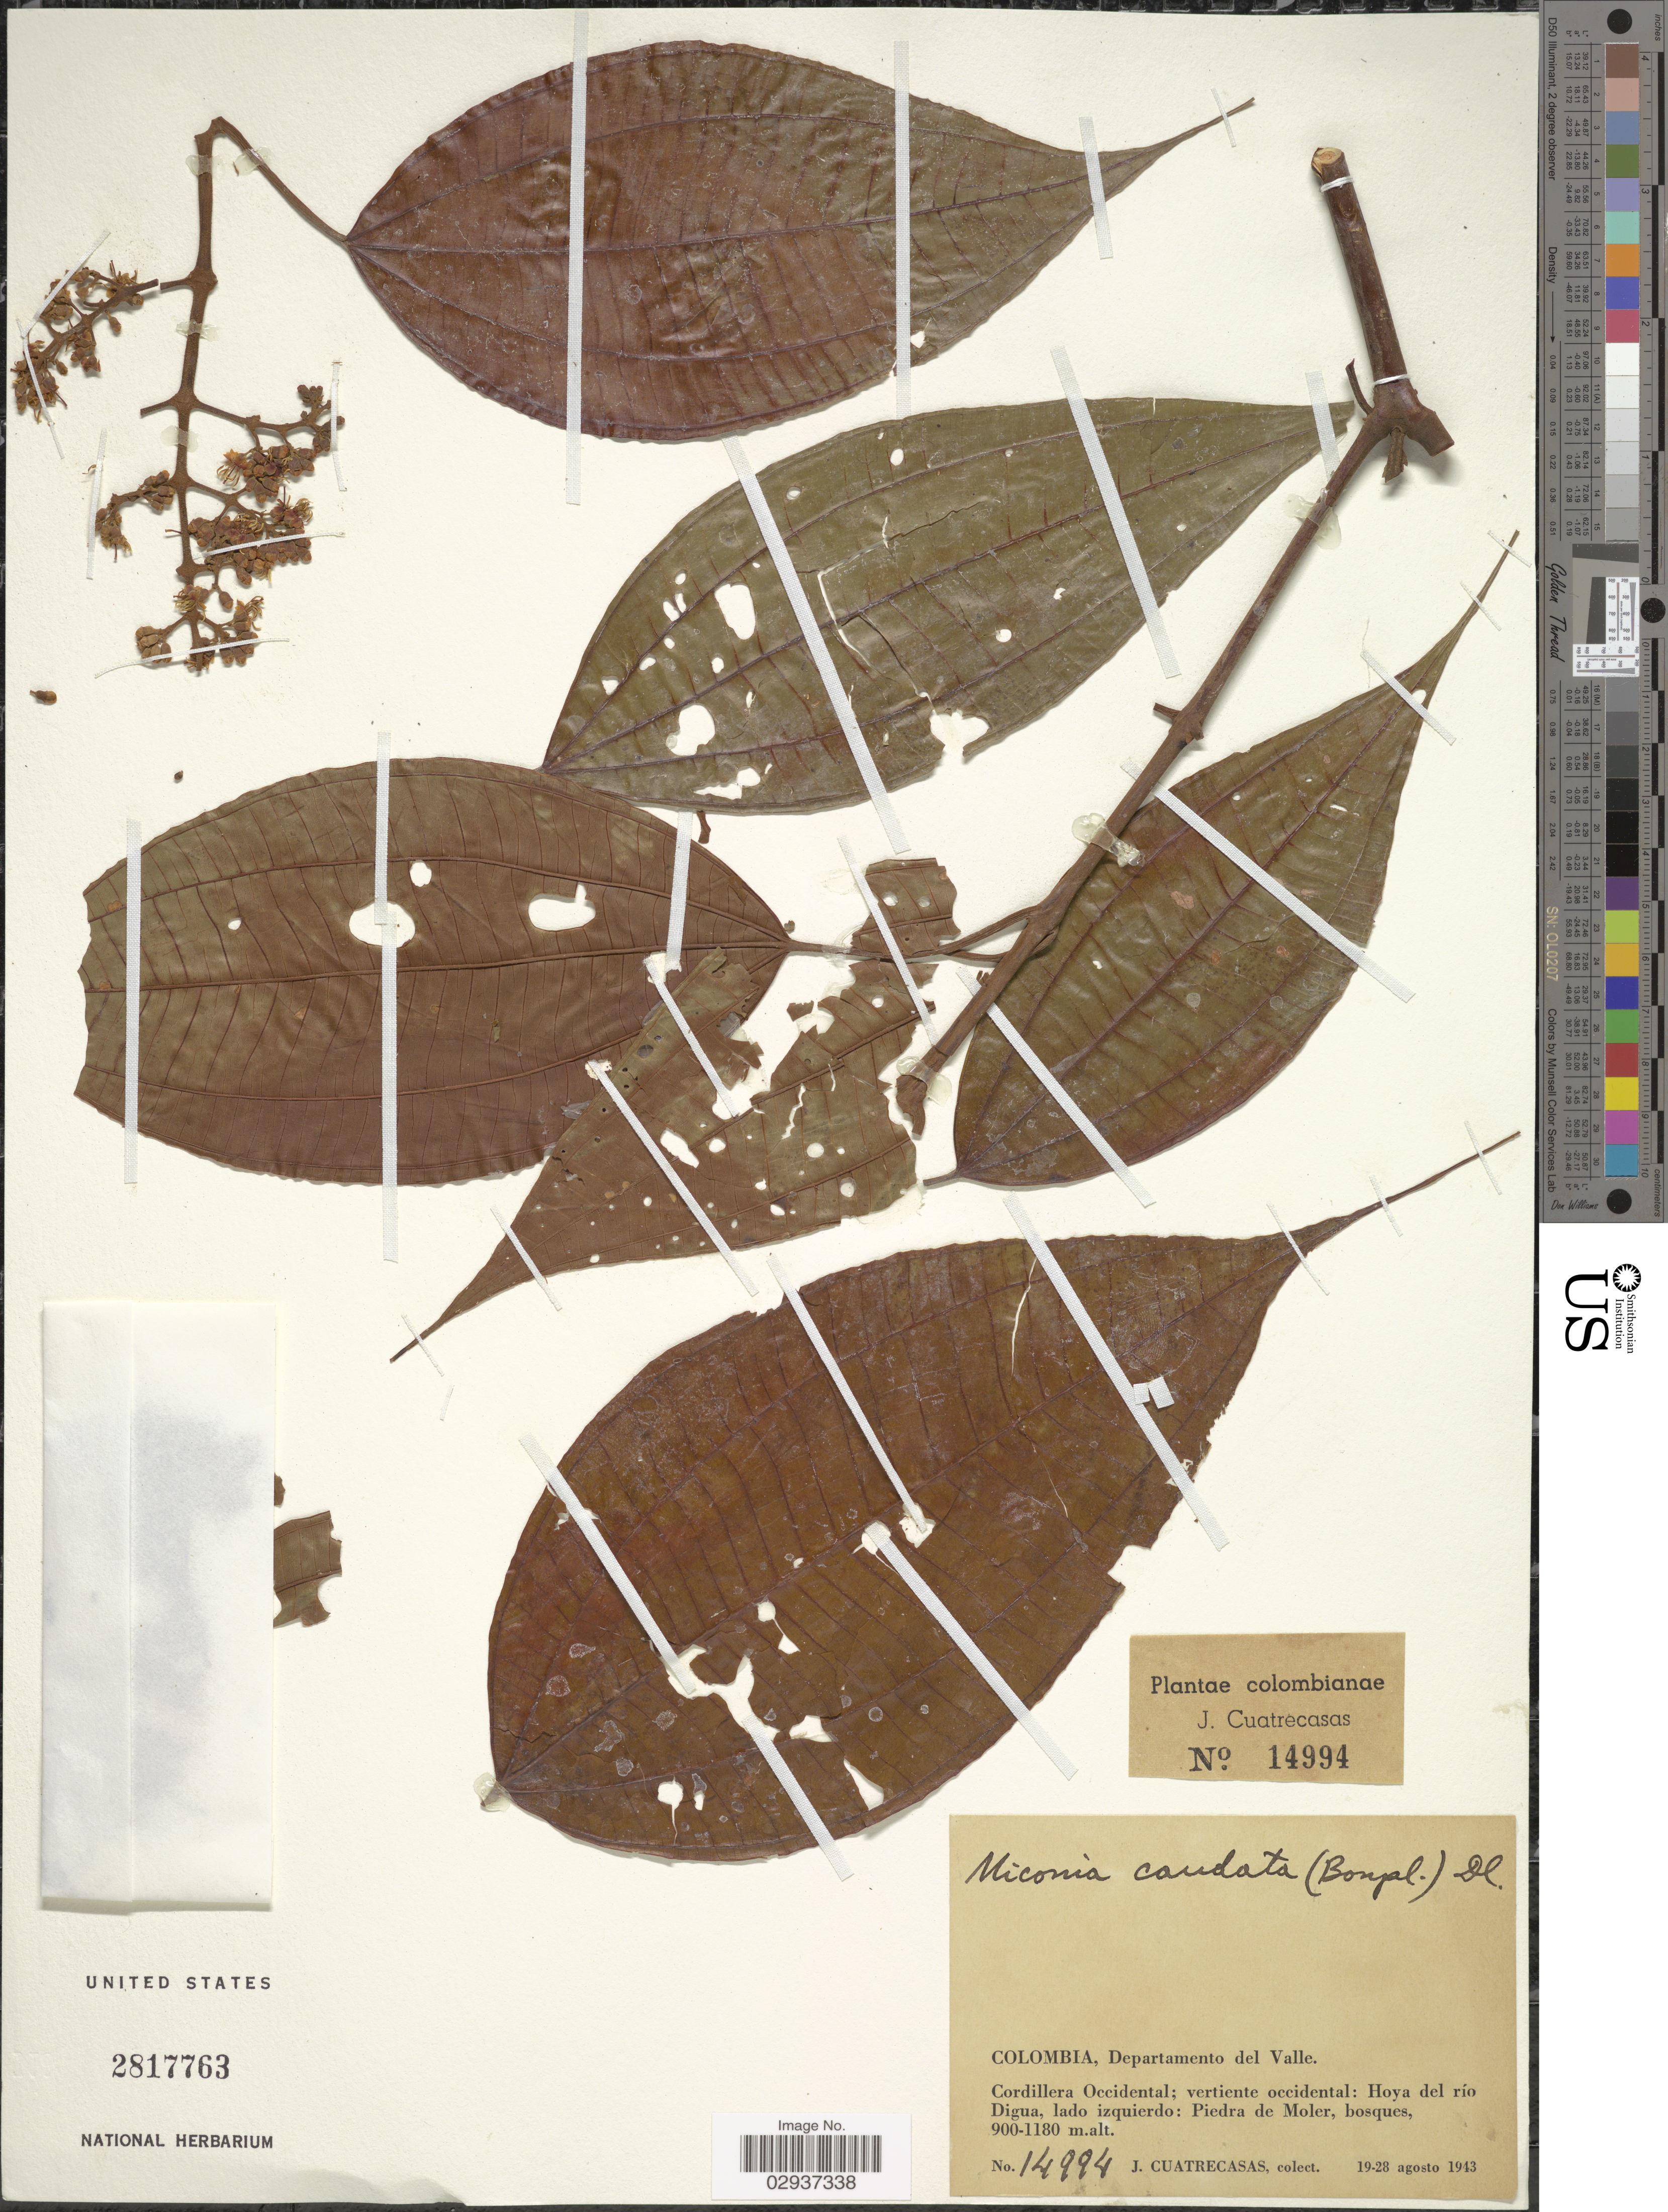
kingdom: Plantae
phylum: Tracheophyta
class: Magnoliopsida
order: Myrtales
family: Melastomataceae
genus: Miconia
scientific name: Miconia caudata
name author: (Bonpl.) DC.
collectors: J. Cuatrecasas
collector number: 14994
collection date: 1943-08-19/1943-08-28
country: Colombia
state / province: Valle del Cauca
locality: Departamento del Valle. Cordillera Occidental: vertiente occidental: Hoya del río Digua, lado izquierdo: Piedra de Moler.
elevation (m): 900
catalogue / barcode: US 2817763